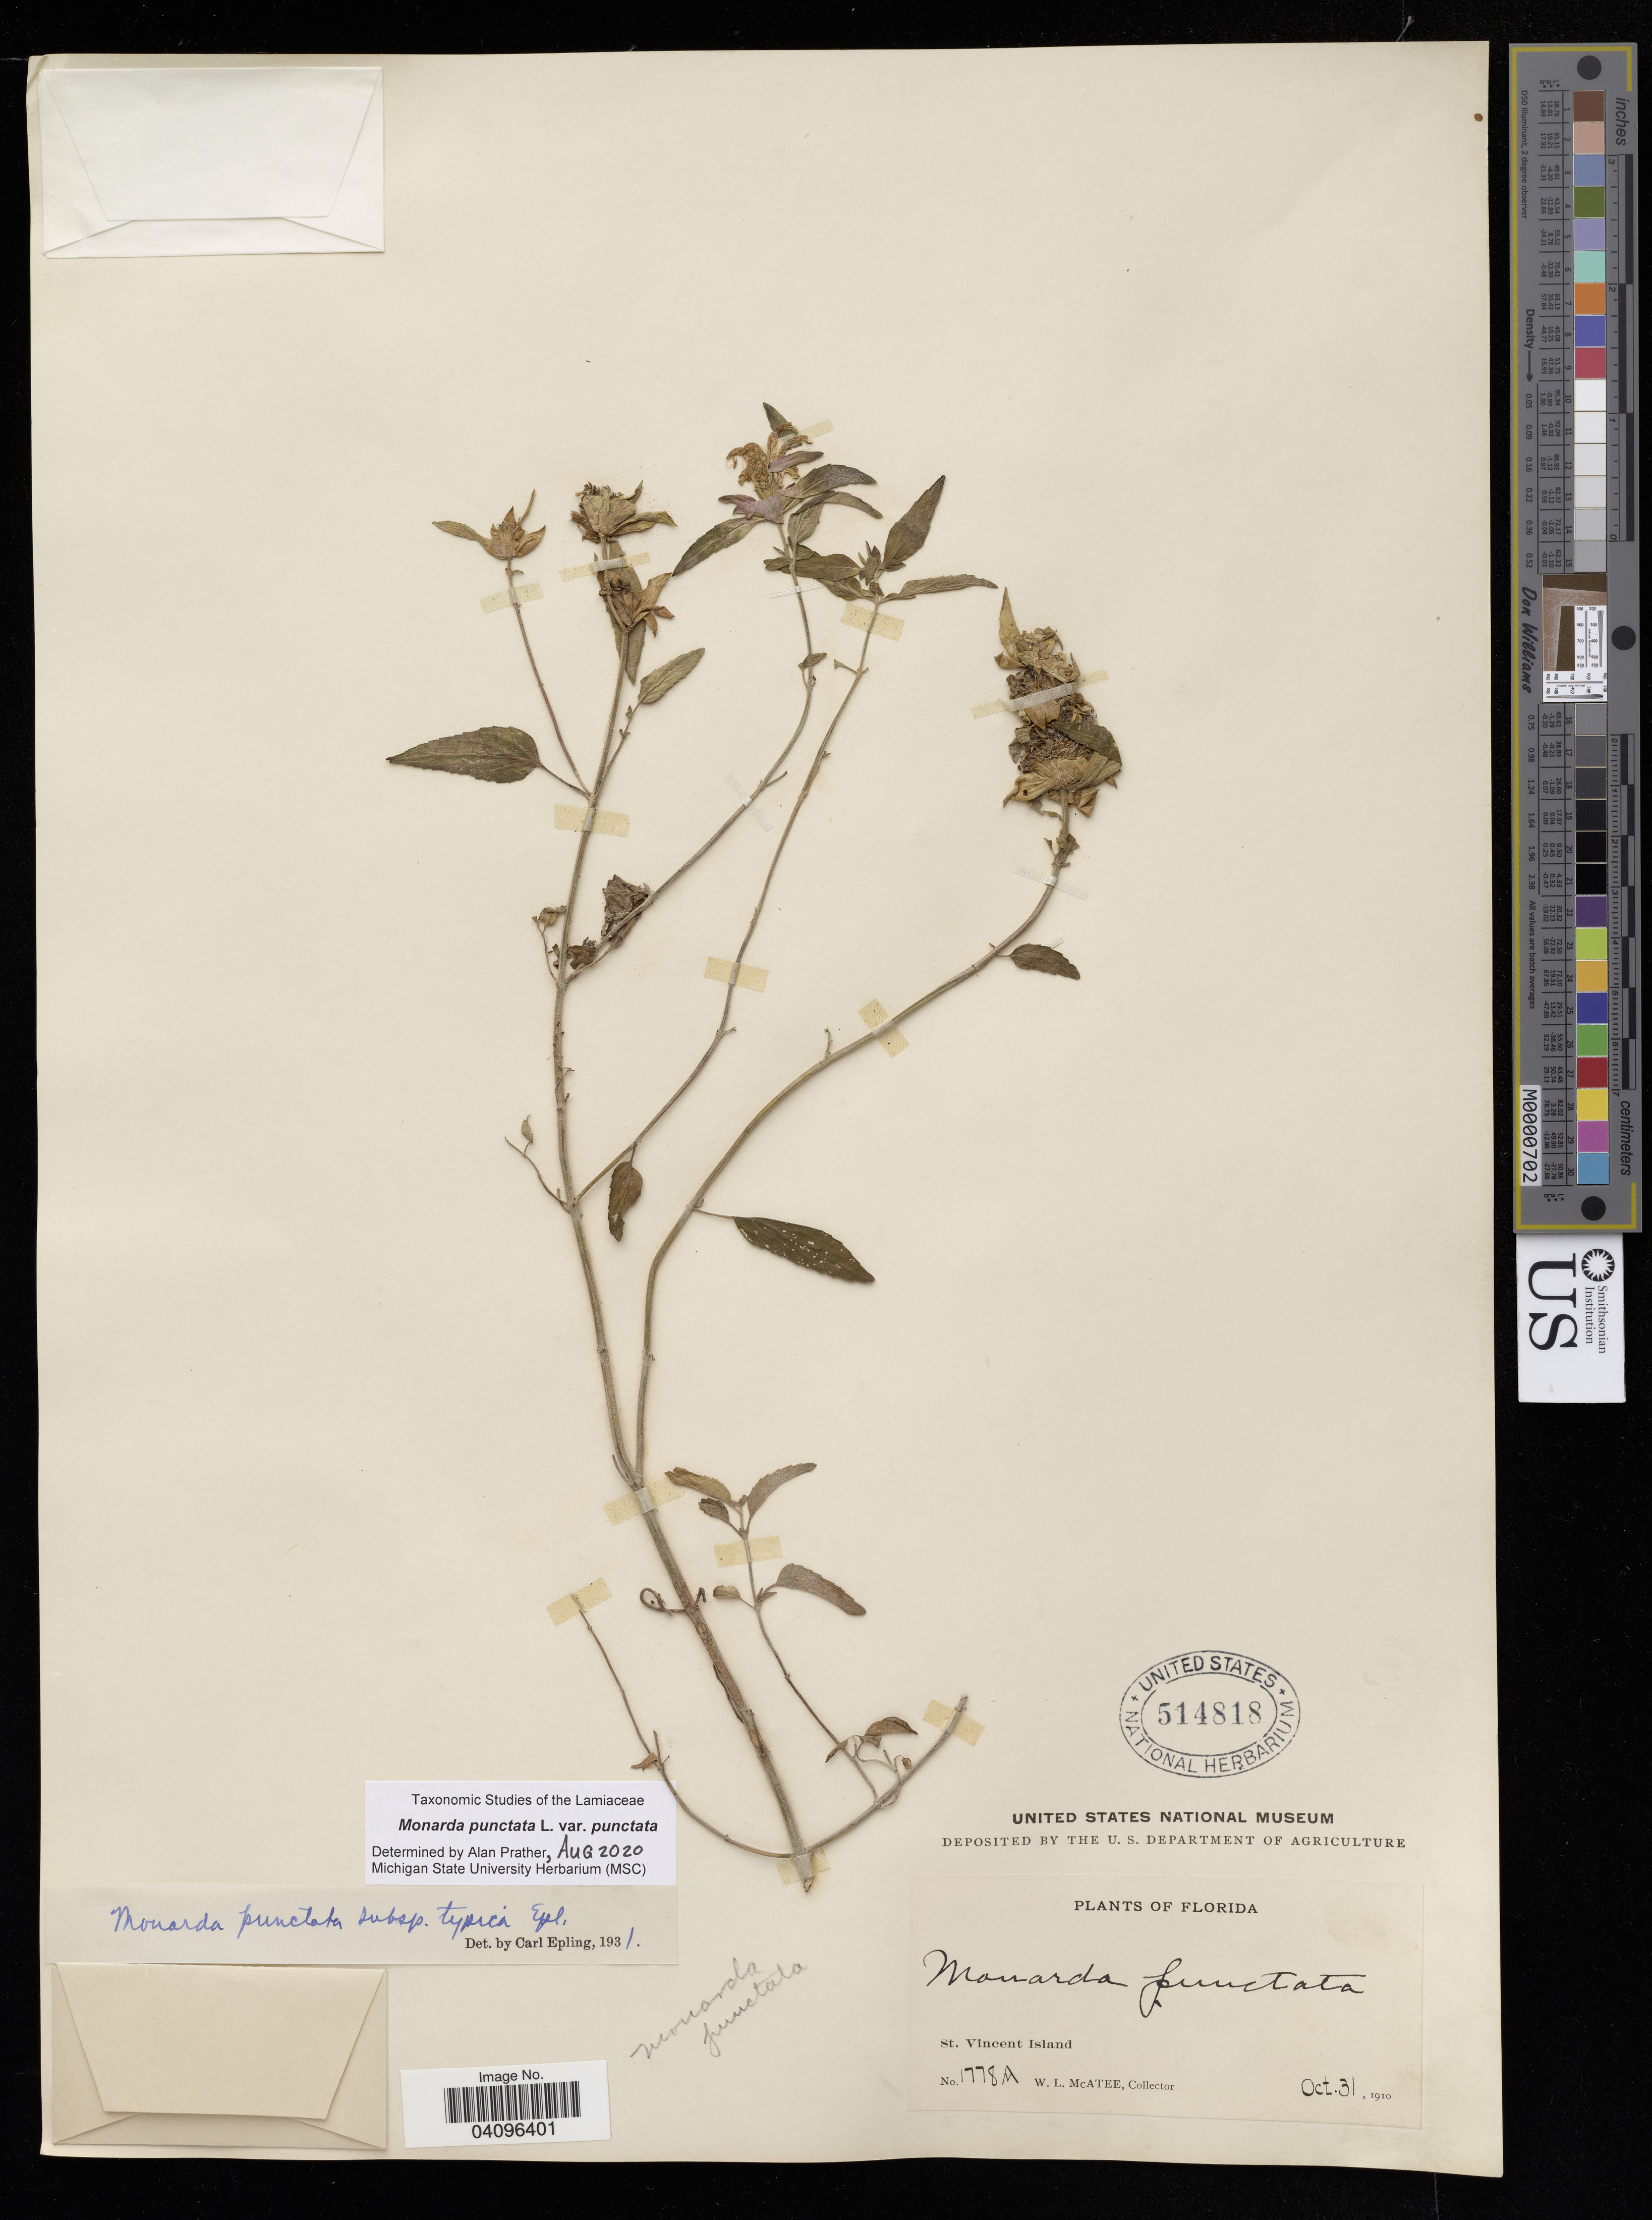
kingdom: Plantae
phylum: Tracheophyta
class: Magnoliopsida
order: Lamiales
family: Lamiaceae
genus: Monarda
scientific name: Monarda punctata var. punctata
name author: L.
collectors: W. McAtee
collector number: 1778A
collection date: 1910-10-31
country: United States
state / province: Florida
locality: St. Vincent Island.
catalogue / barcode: US 514818